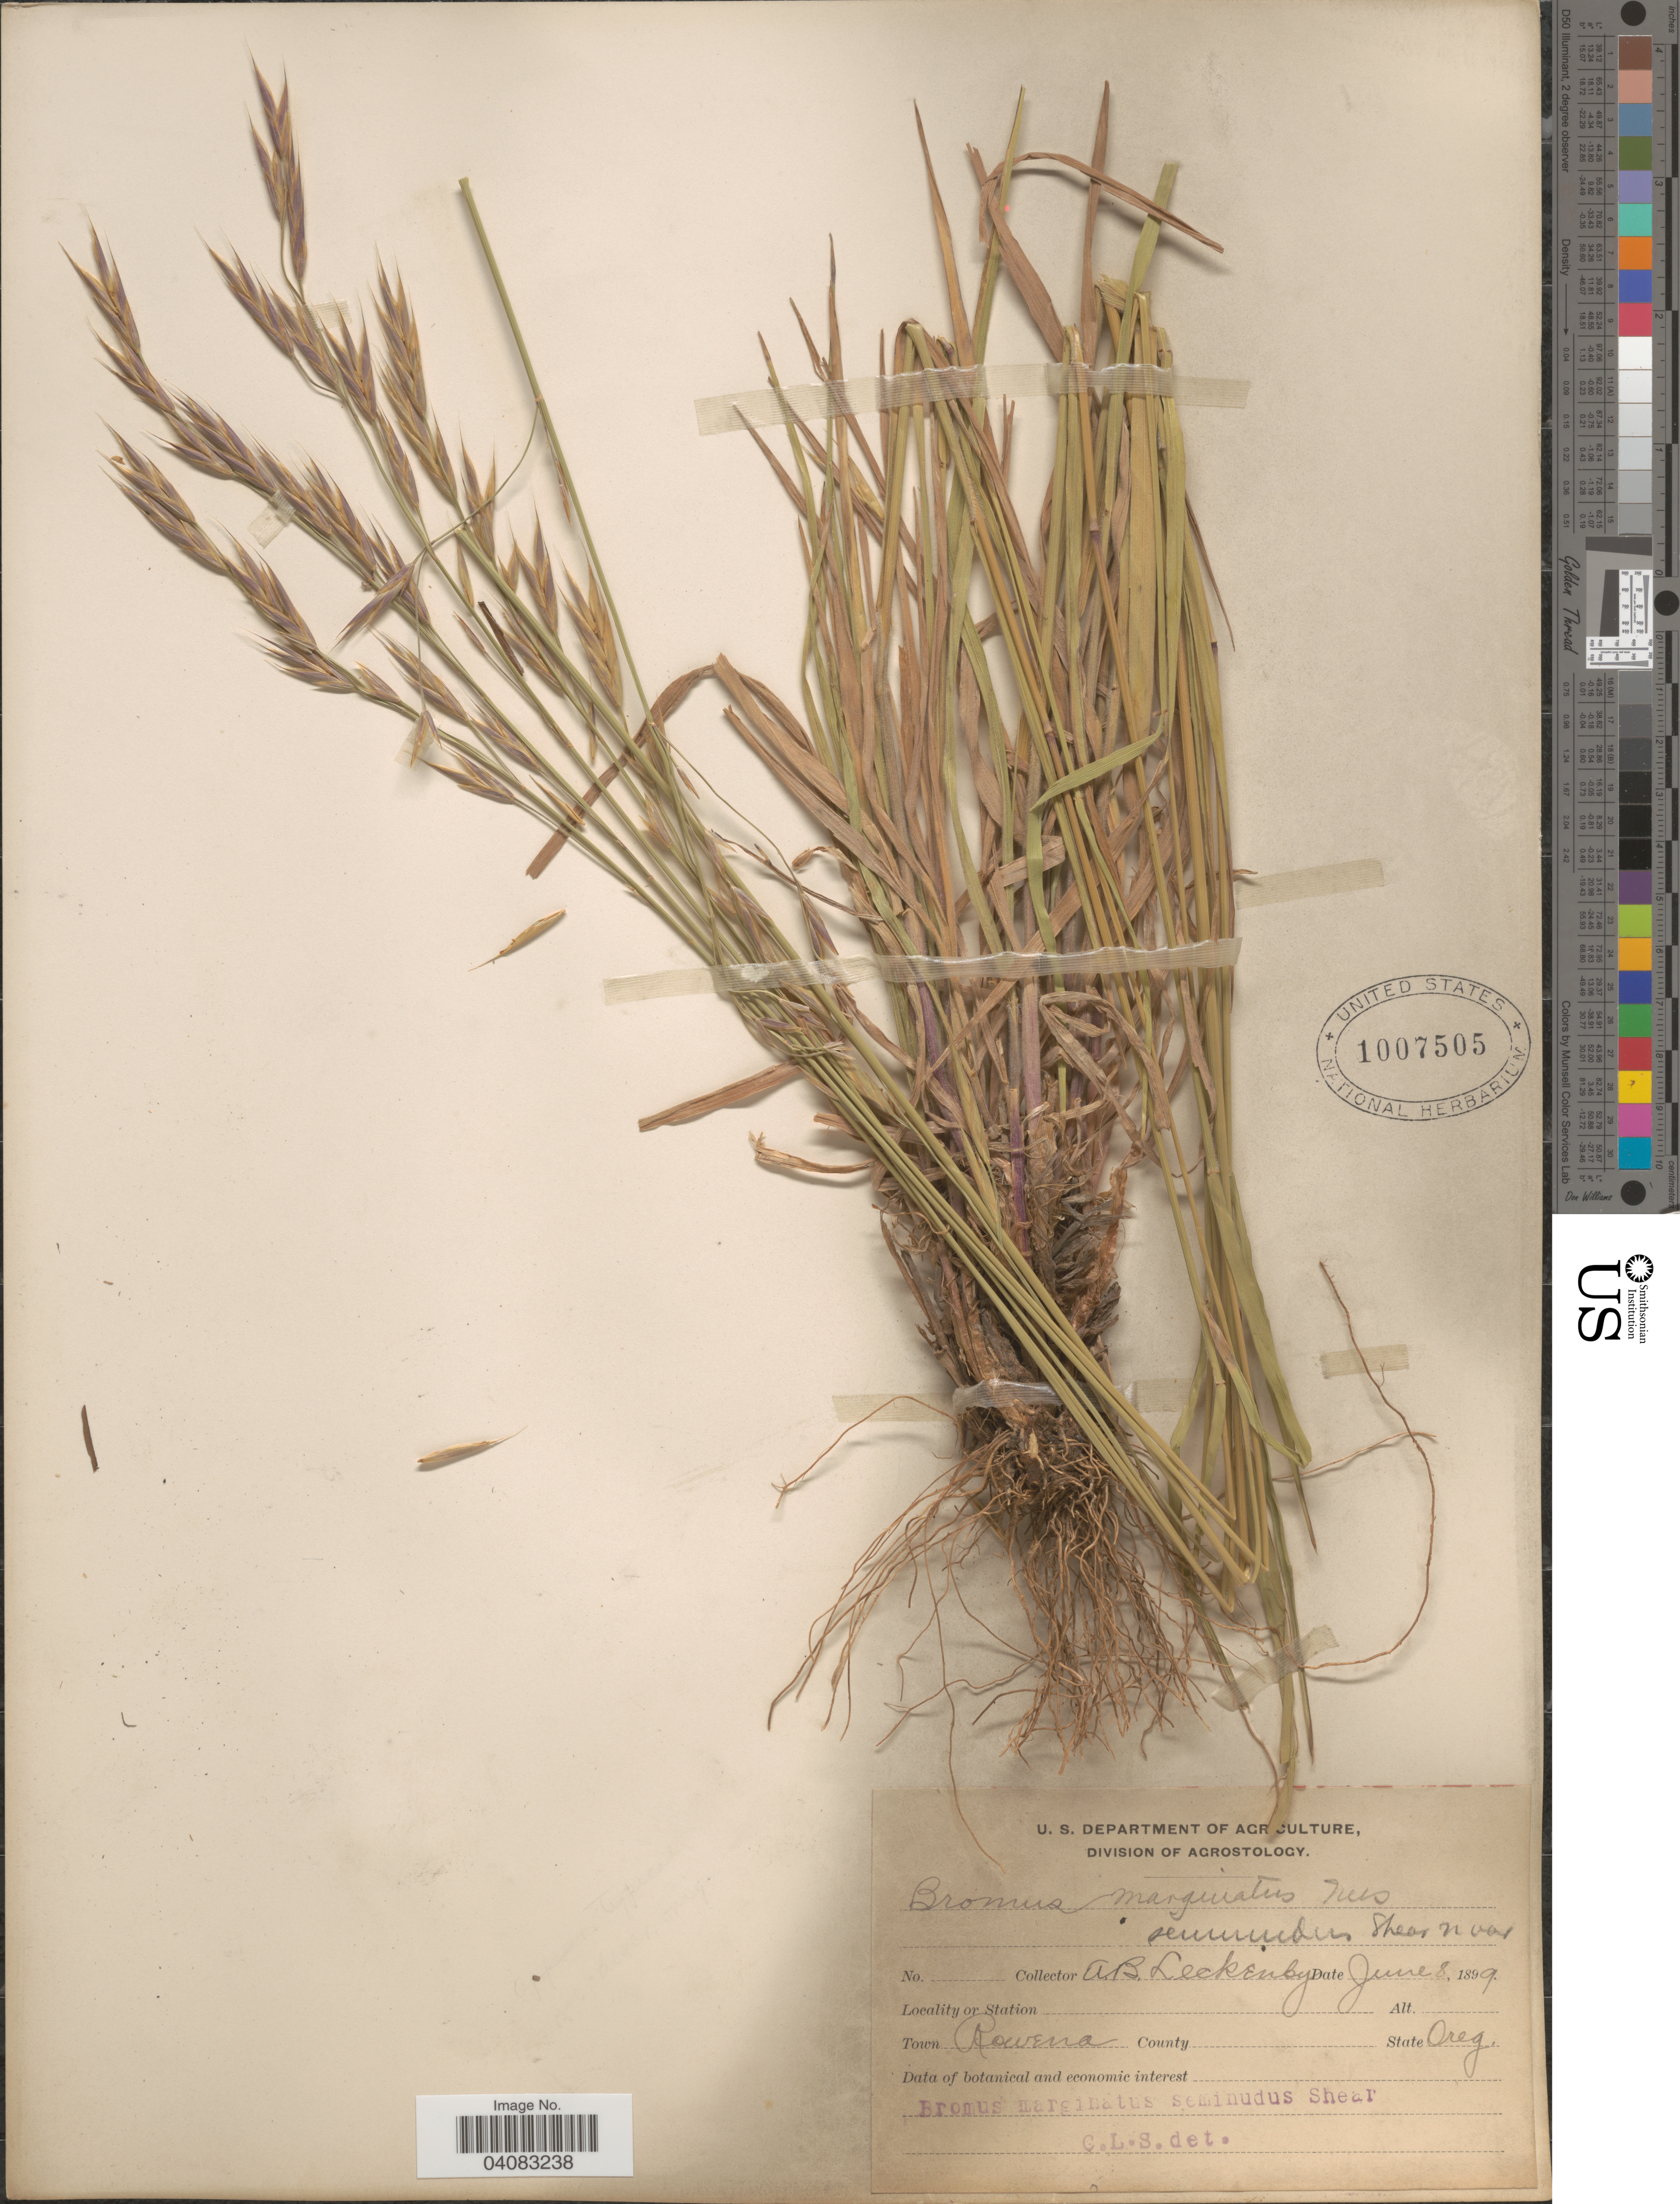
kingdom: Plantae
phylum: Tracheophyta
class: Liliopsida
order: Poales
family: Poaceae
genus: Bromus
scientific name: Bromus marginatus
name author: Nees ex Steud.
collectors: A. Leckenby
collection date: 1899-06-08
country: United States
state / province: Oregon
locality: Town Rowena.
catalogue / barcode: US 1007505